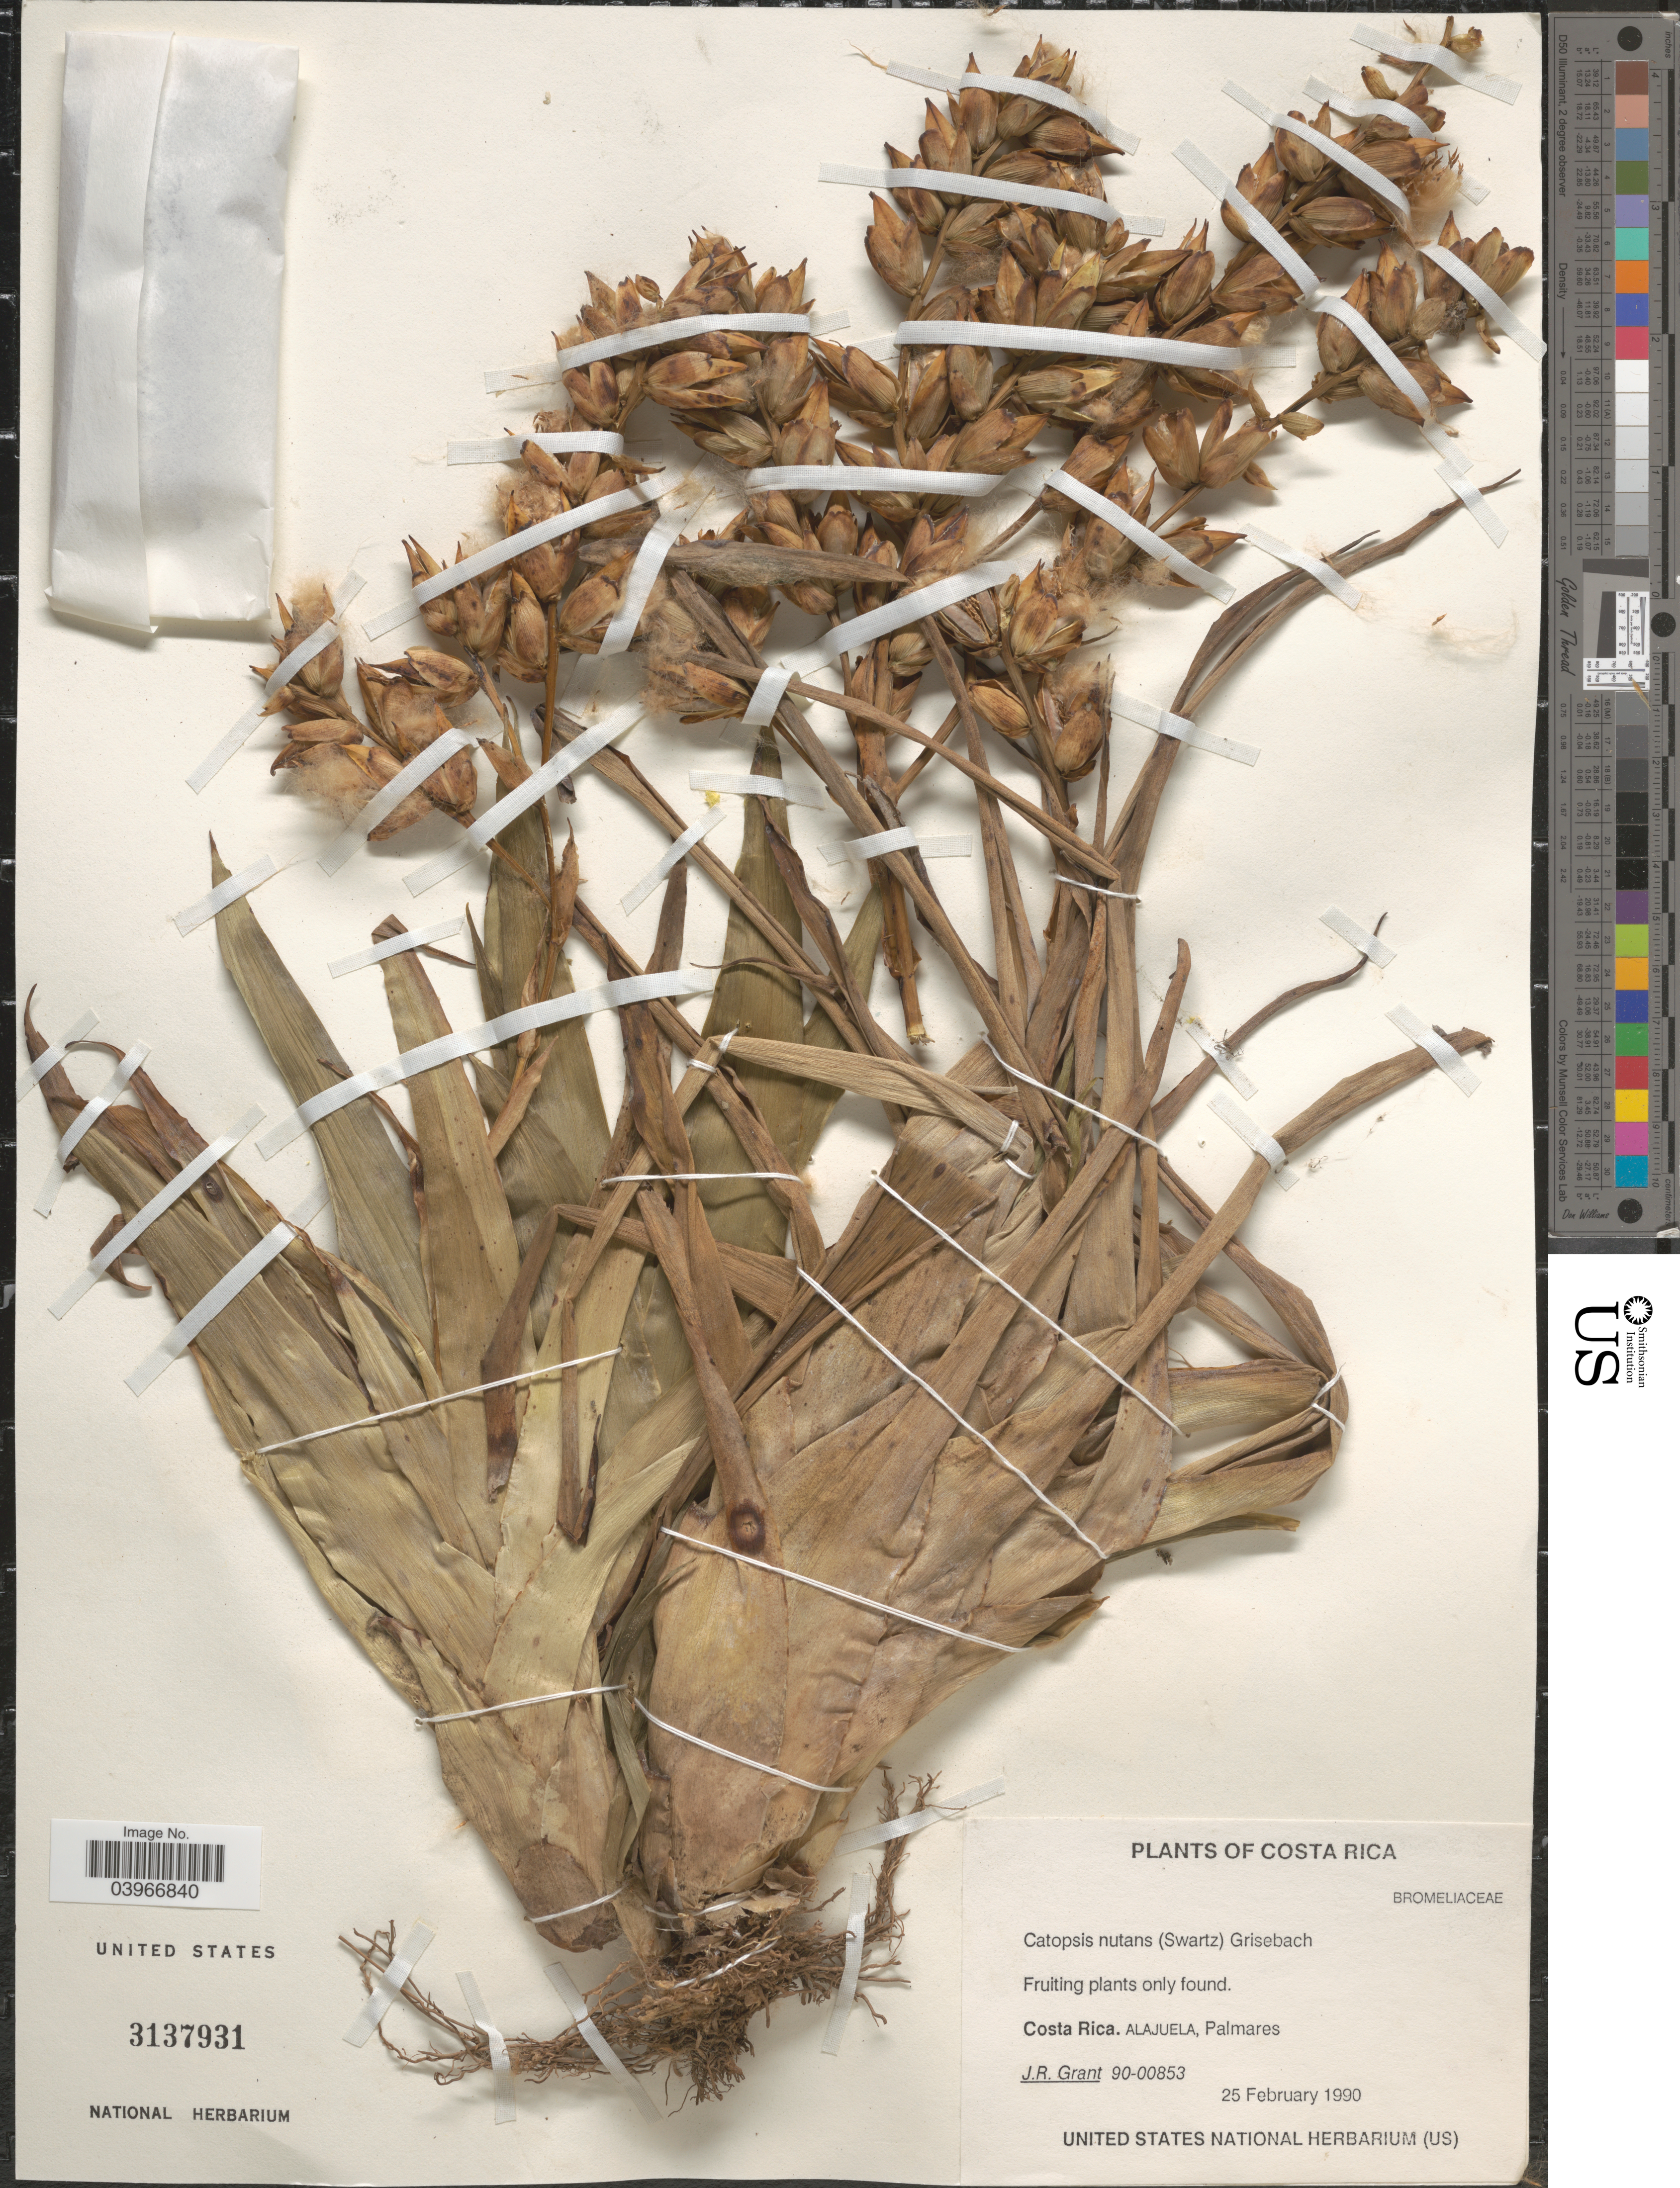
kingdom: Plantae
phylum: Tracheophyta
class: Liliopsida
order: Poales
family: Bromeliaceae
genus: Catopsis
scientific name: Catopsis nutans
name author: (Sw.) Griseb.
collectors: J. Grant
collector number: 90-00853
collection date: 1990-02-25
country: Costa Rica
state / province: Alajuela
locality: Palmares.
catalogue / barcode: US 3137931